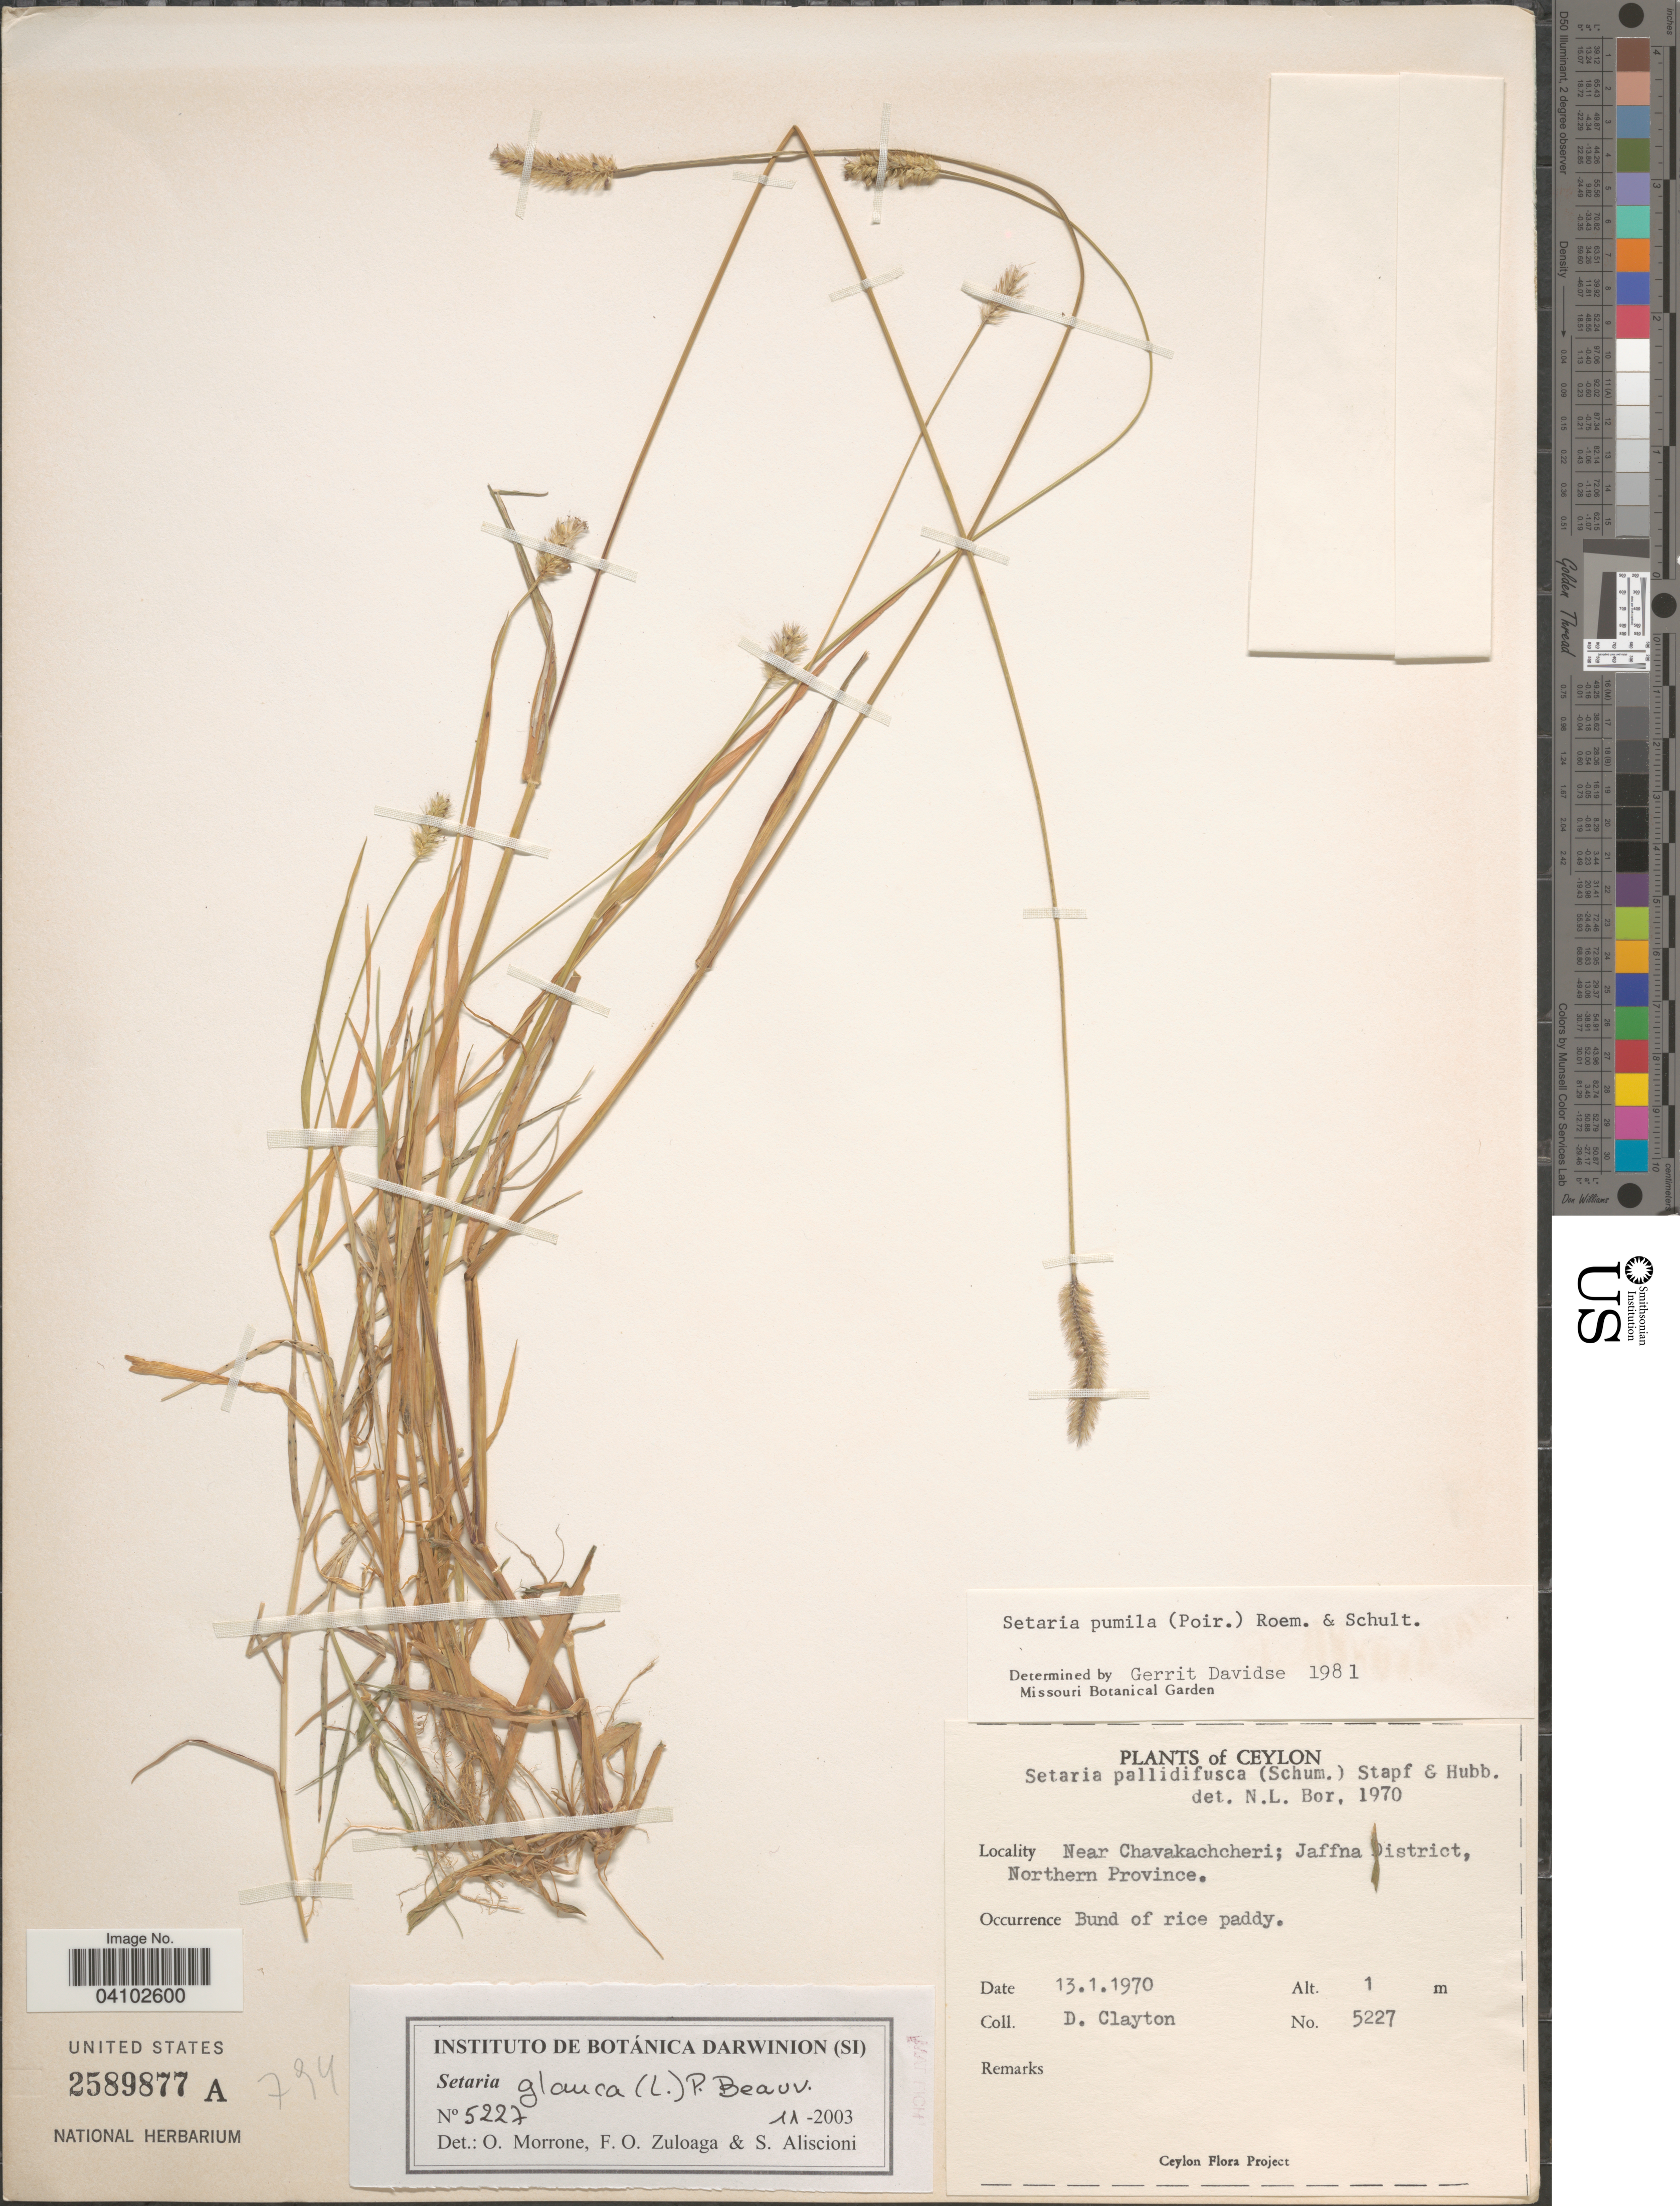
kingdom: Plantae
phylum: Tracheophyta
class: Liliopsida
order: Poales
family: Poaceae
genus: Cenchrus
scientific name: Cenchrus americanus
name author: (L.) Morrone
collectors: D. Clayton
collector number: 5227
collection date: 1970-01-13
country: Sri Lanka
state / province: Northern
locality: Ceylon. Near Chavakachcheri; Jaffna District.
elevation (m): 1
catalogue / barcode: US 2589877A